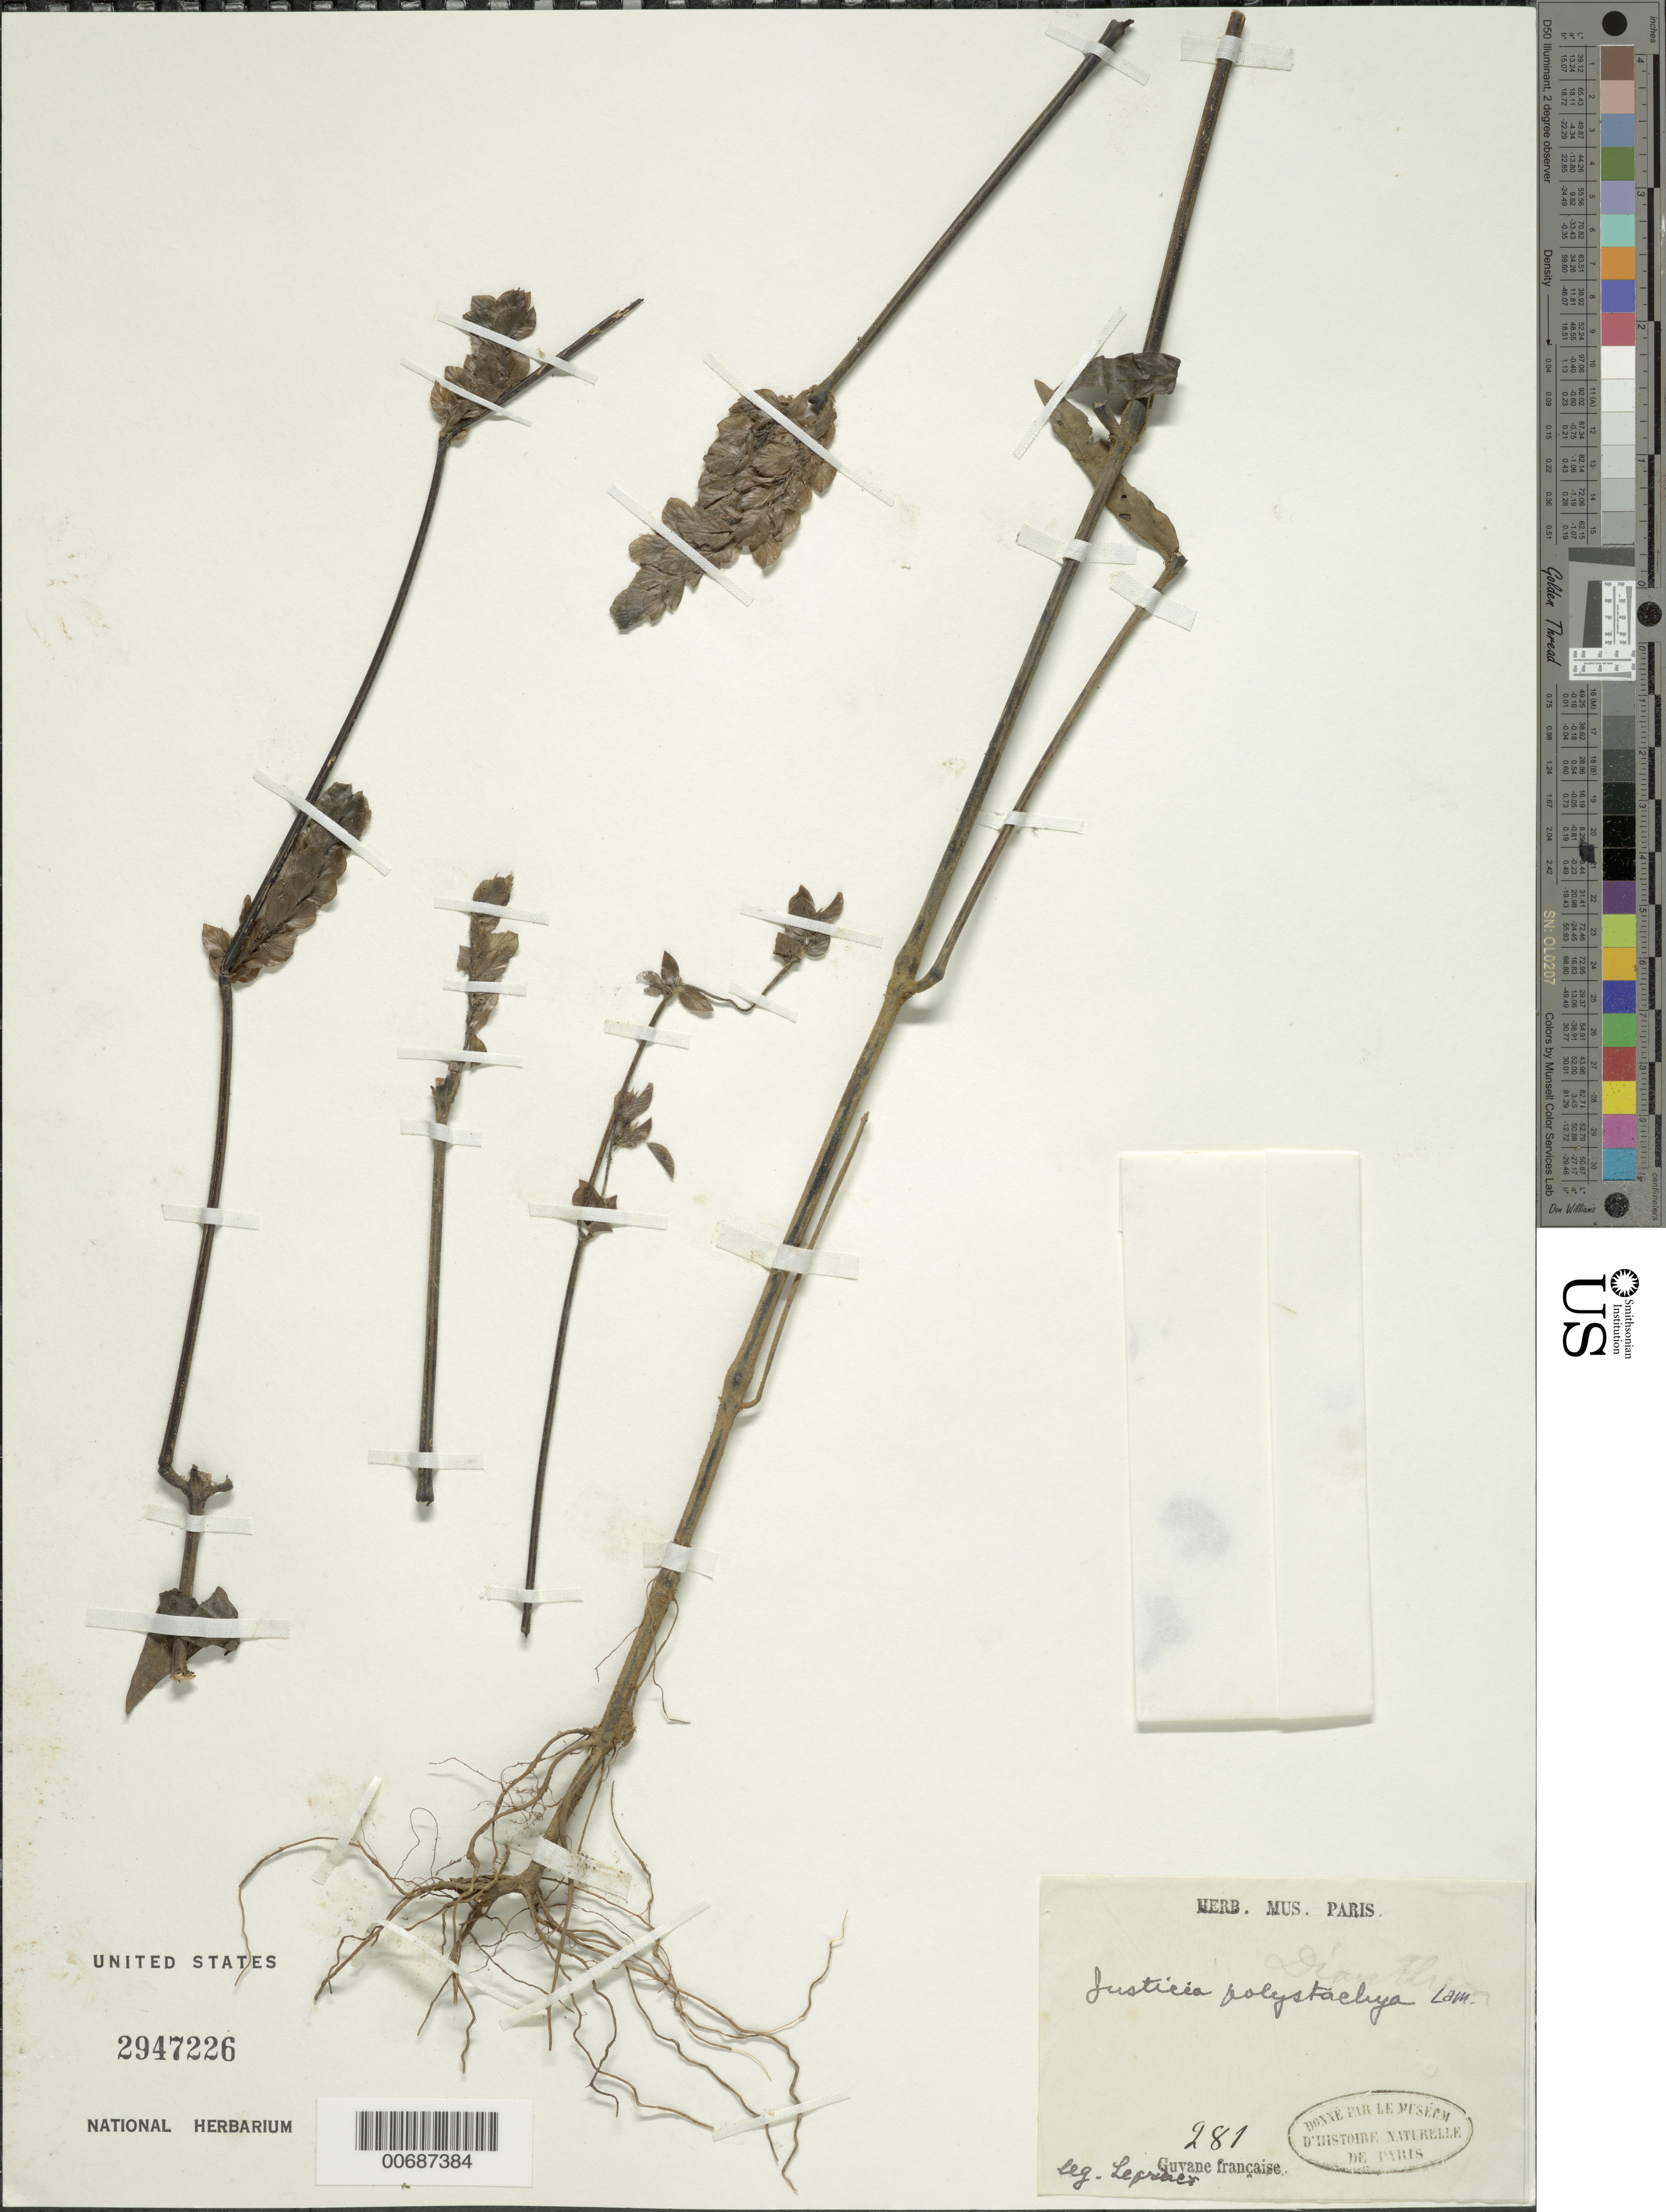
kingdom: Plantae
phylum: Tracheophyta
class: Magnoliopsida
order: Lamiales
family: Acanthaceae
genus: Justicia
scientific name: Justicia polystachya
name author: Lam.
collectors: F. M. R. Leprieur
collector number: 281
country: French Guiana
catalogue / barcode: US 2947226